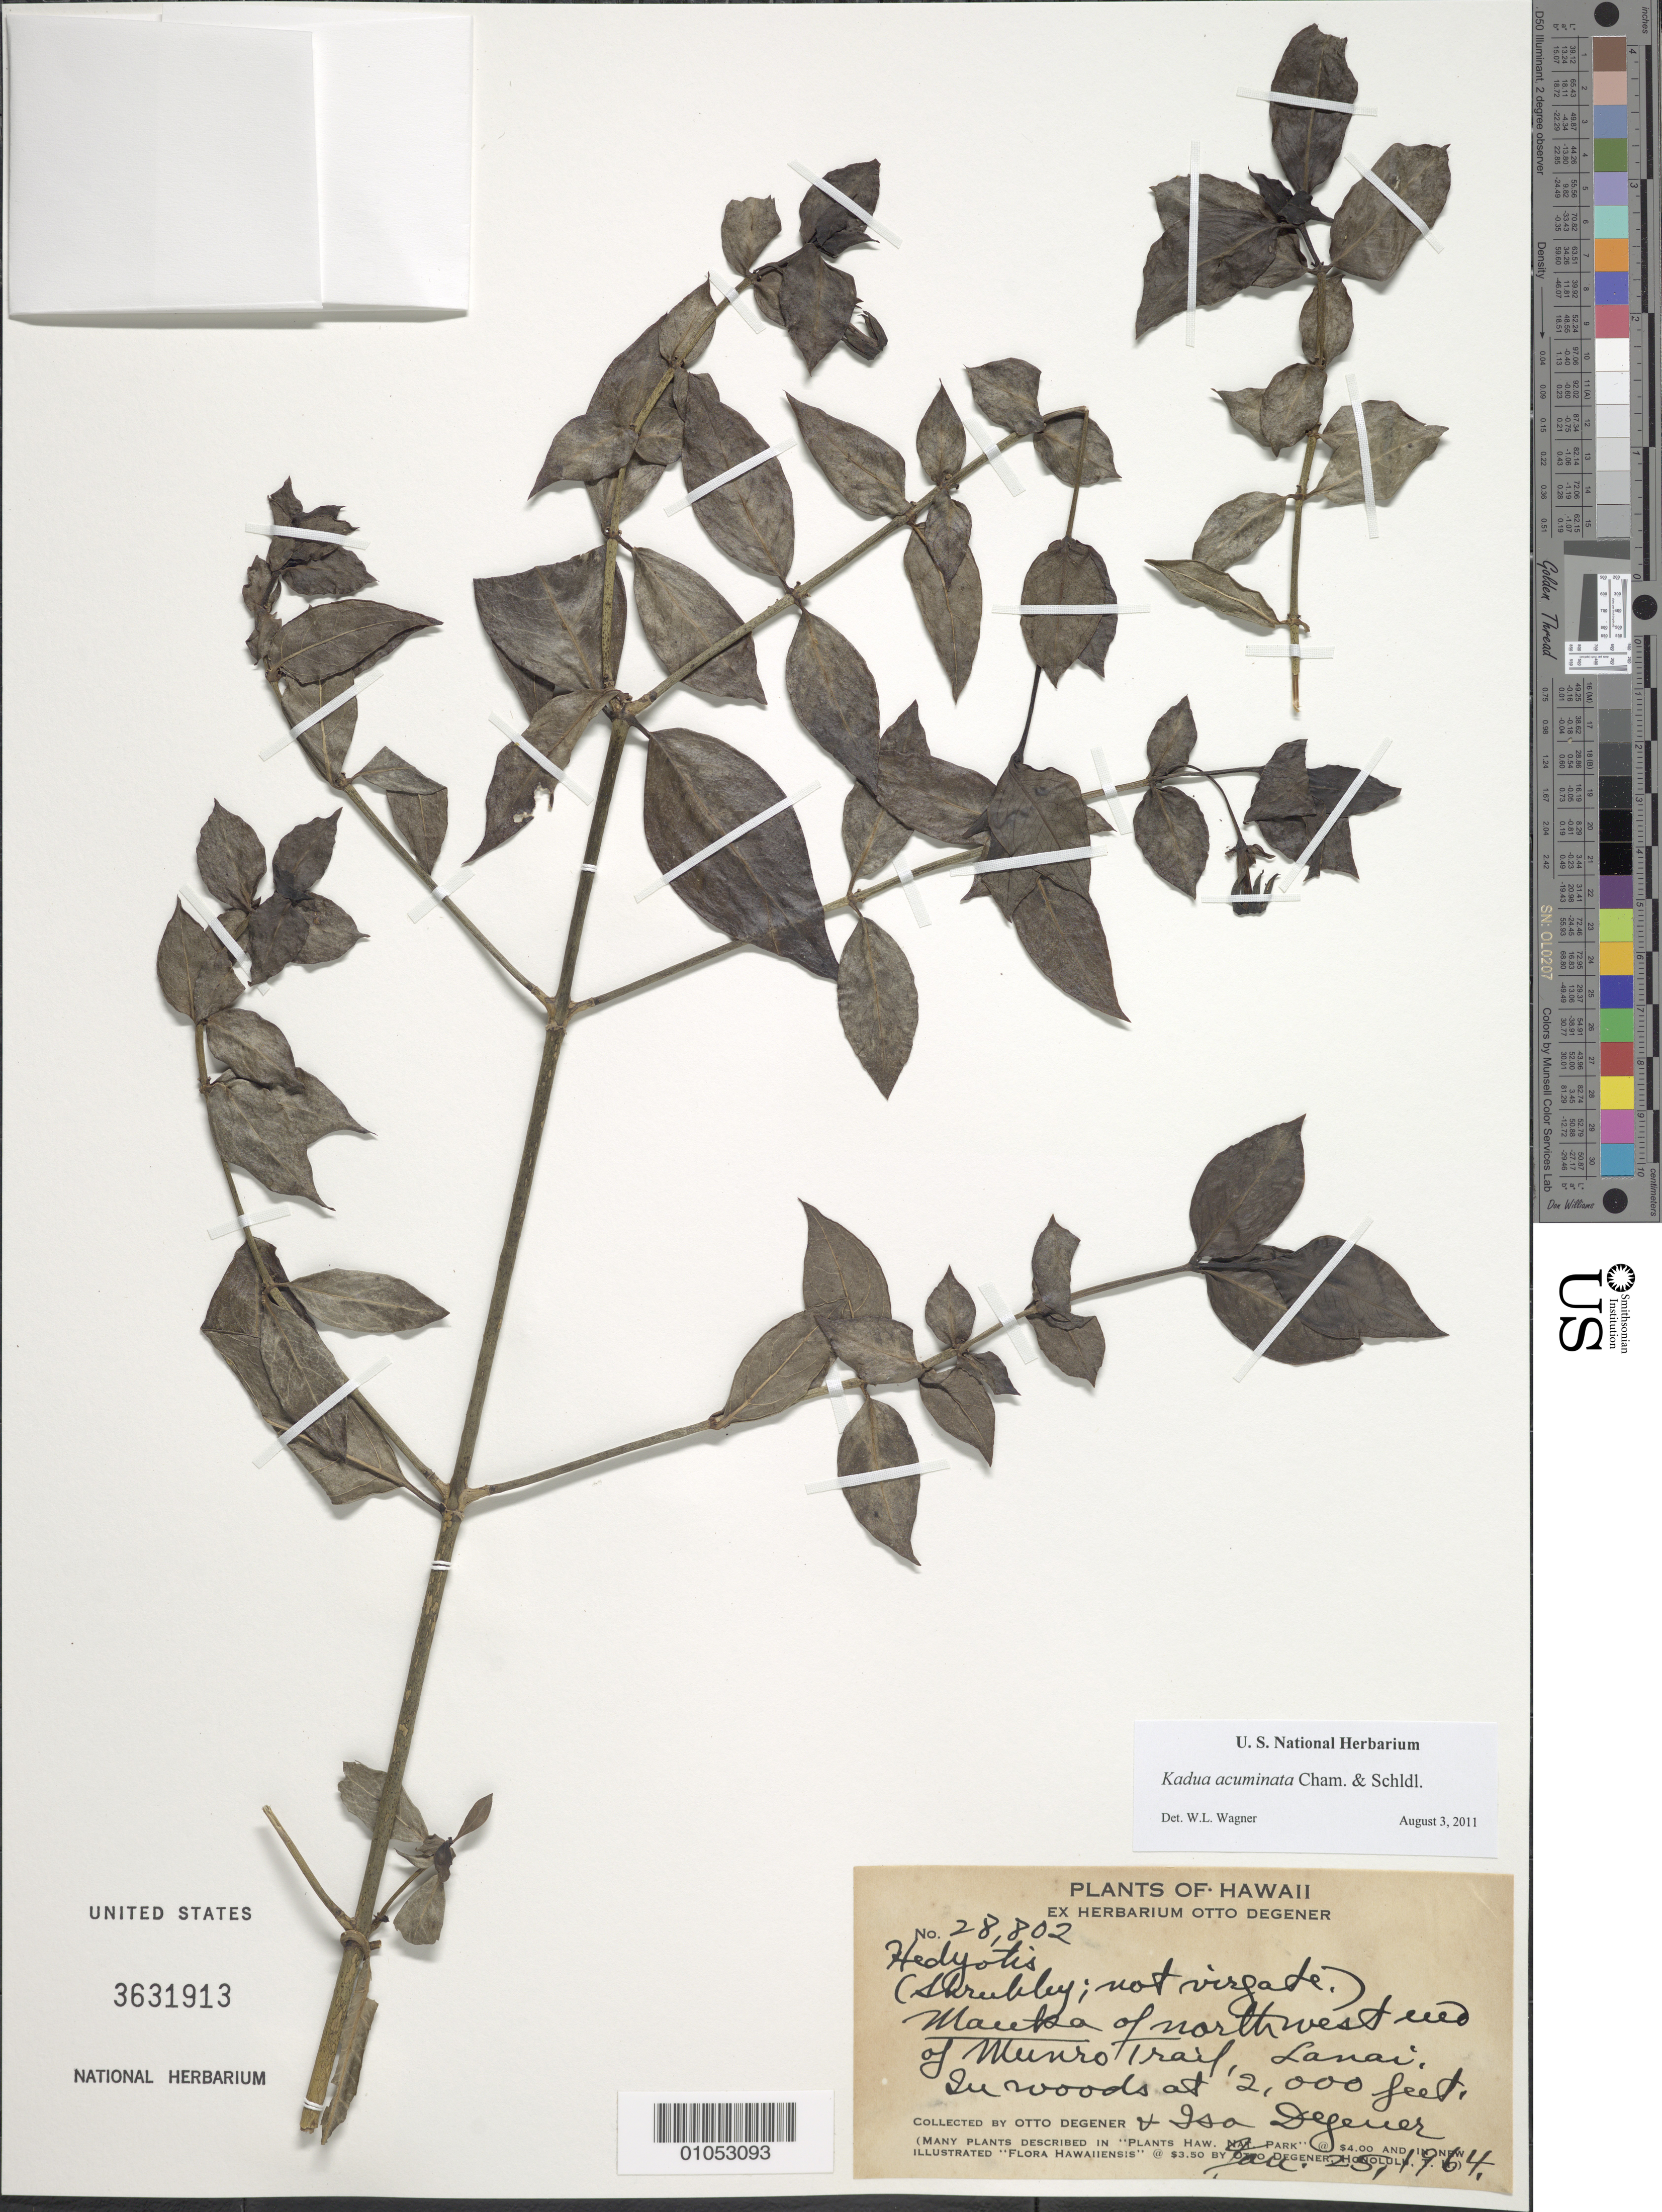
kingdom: Plantae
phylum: Tracheophyta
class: Magnoliopsida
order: Gentianales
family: Rubiaceae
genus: Kadua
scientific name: Kadua acuminata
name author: Cham. & Schltdl.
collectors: O. Degener & I. Degener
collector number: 28802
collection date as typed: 25 Jan 1964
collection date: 1964-01-25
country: United States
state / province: Hawaii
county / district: Maui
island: Lana'i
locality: Maupa of northwest end of Munro Trail.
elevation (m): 610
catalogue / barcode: US 3631913